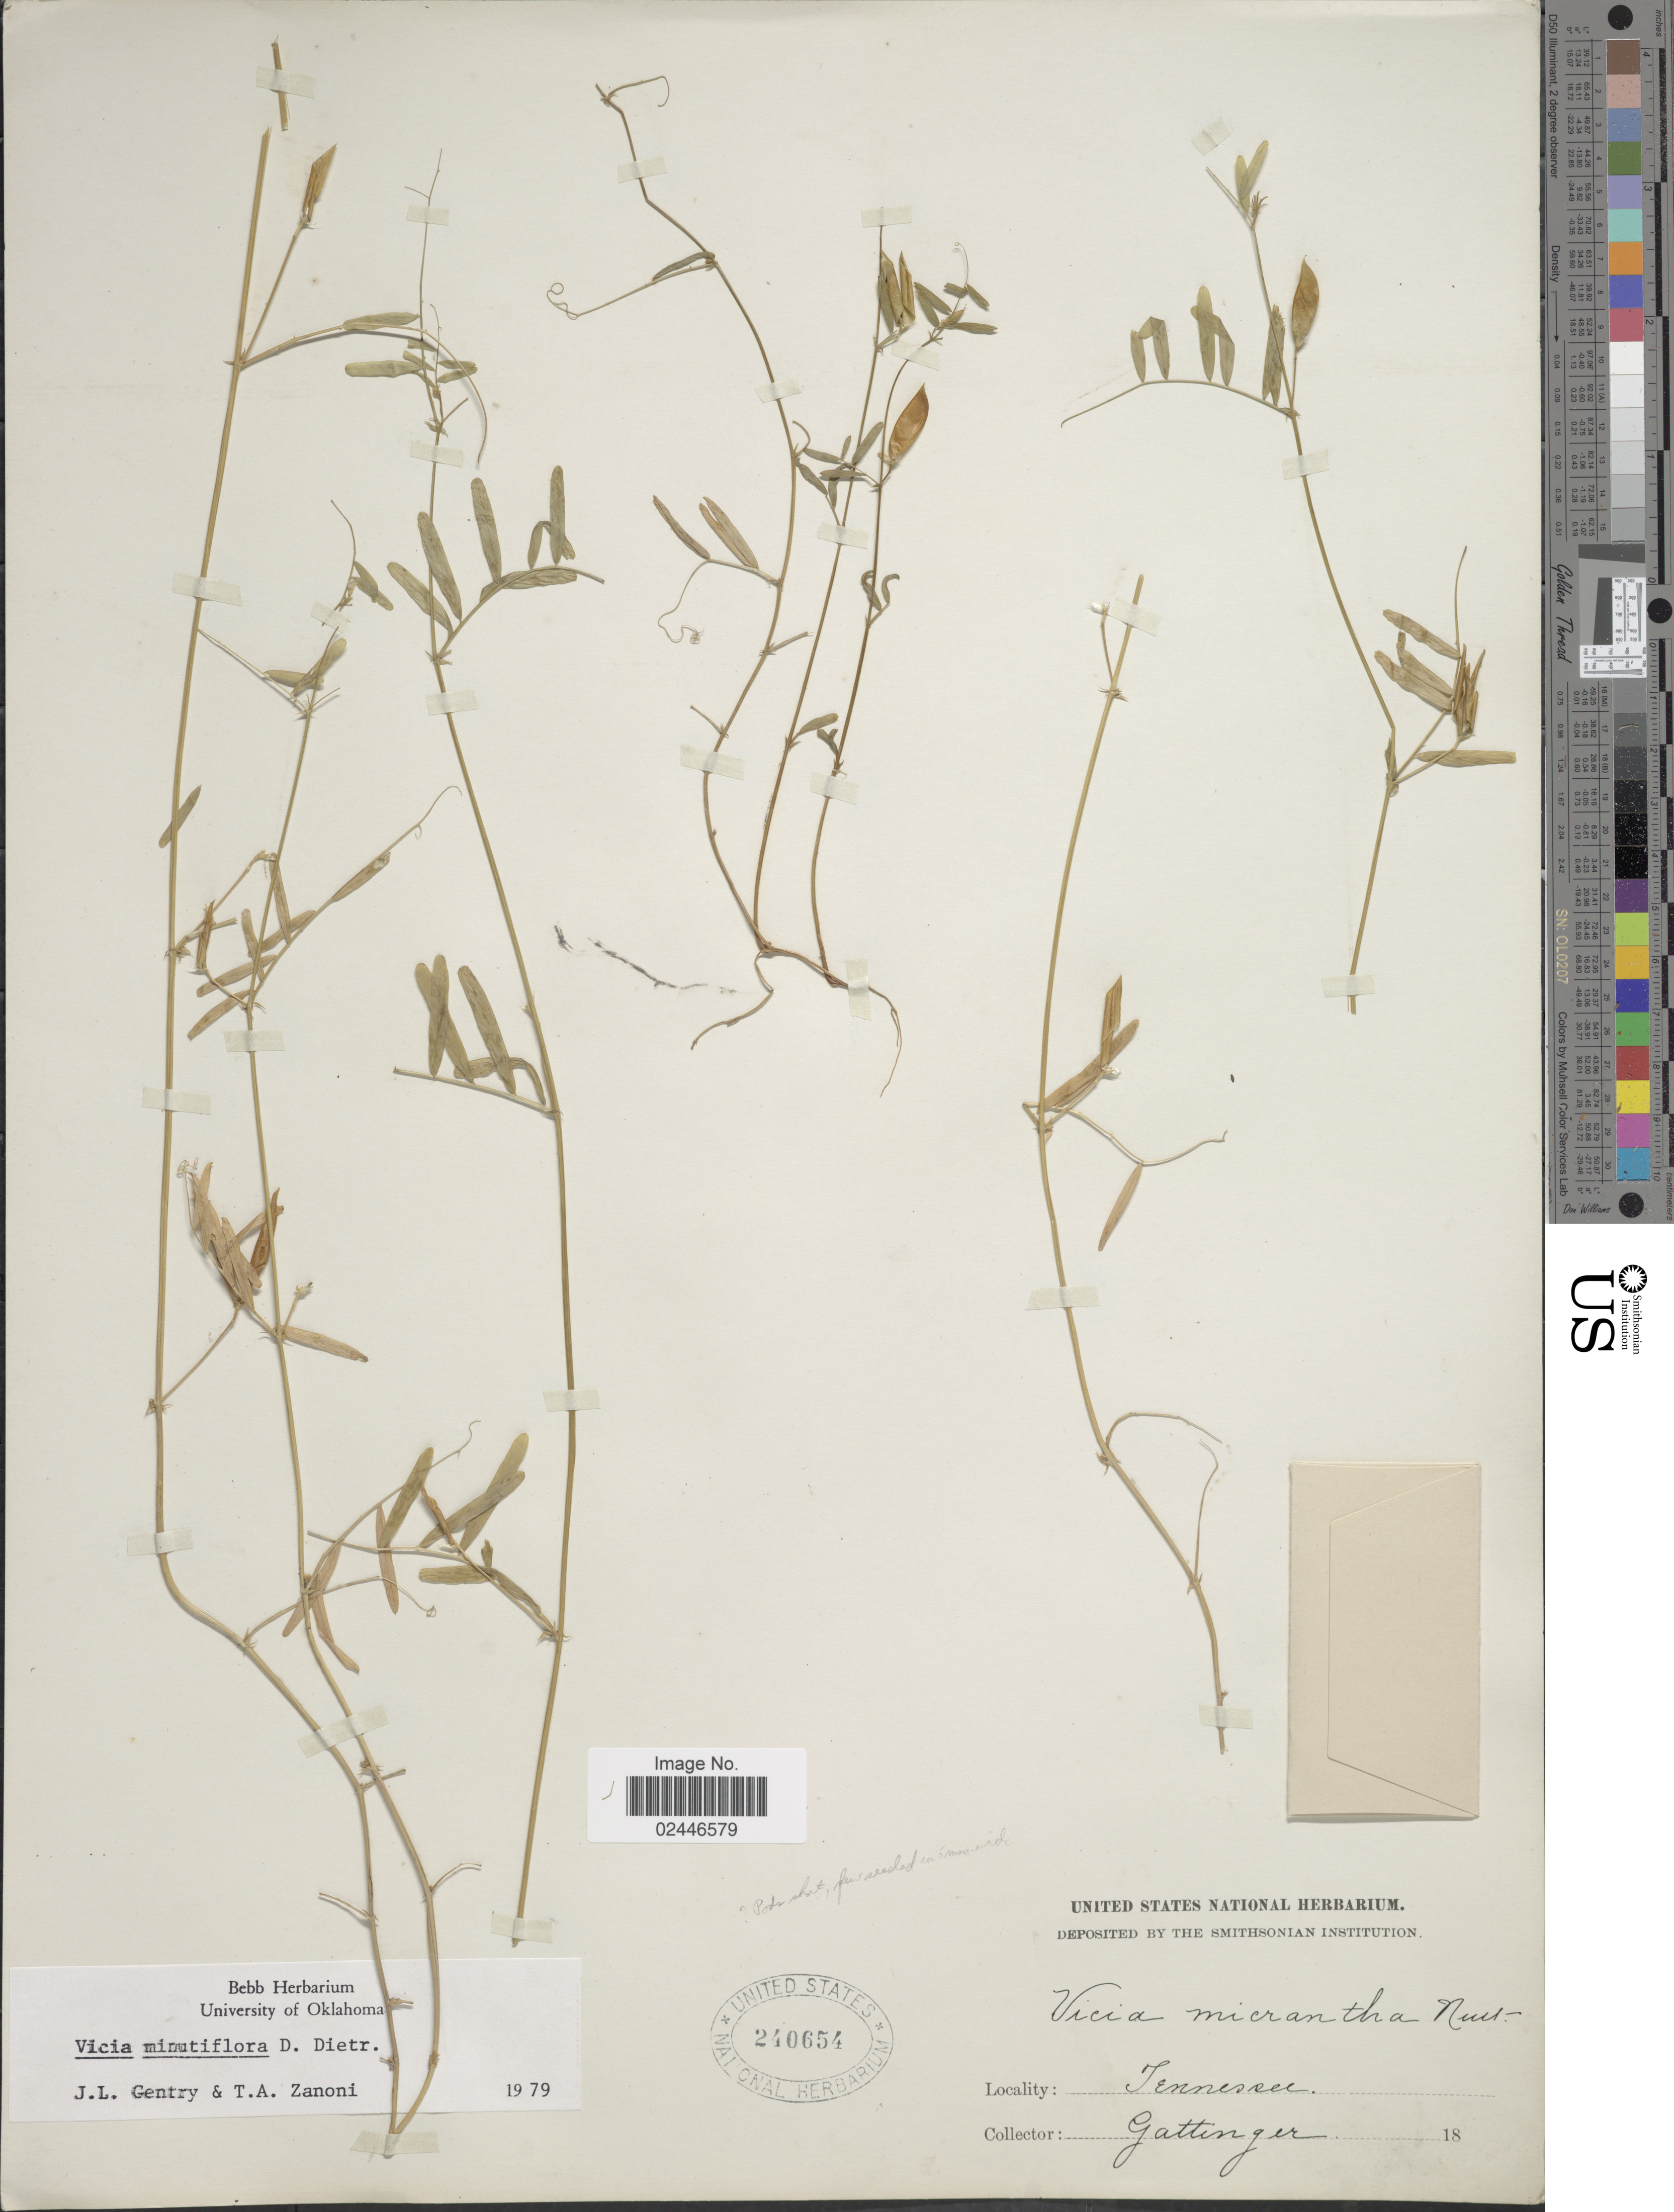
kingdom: Plantae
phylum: Tracheophyta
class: Magnoliopsida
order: Fabales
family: Fabaceae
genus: Vicia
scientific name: Vicia minutiflora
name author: D. Dietr.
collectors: Gattinger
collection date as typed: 18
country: United States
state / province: Tennessee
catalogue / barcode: US 240654